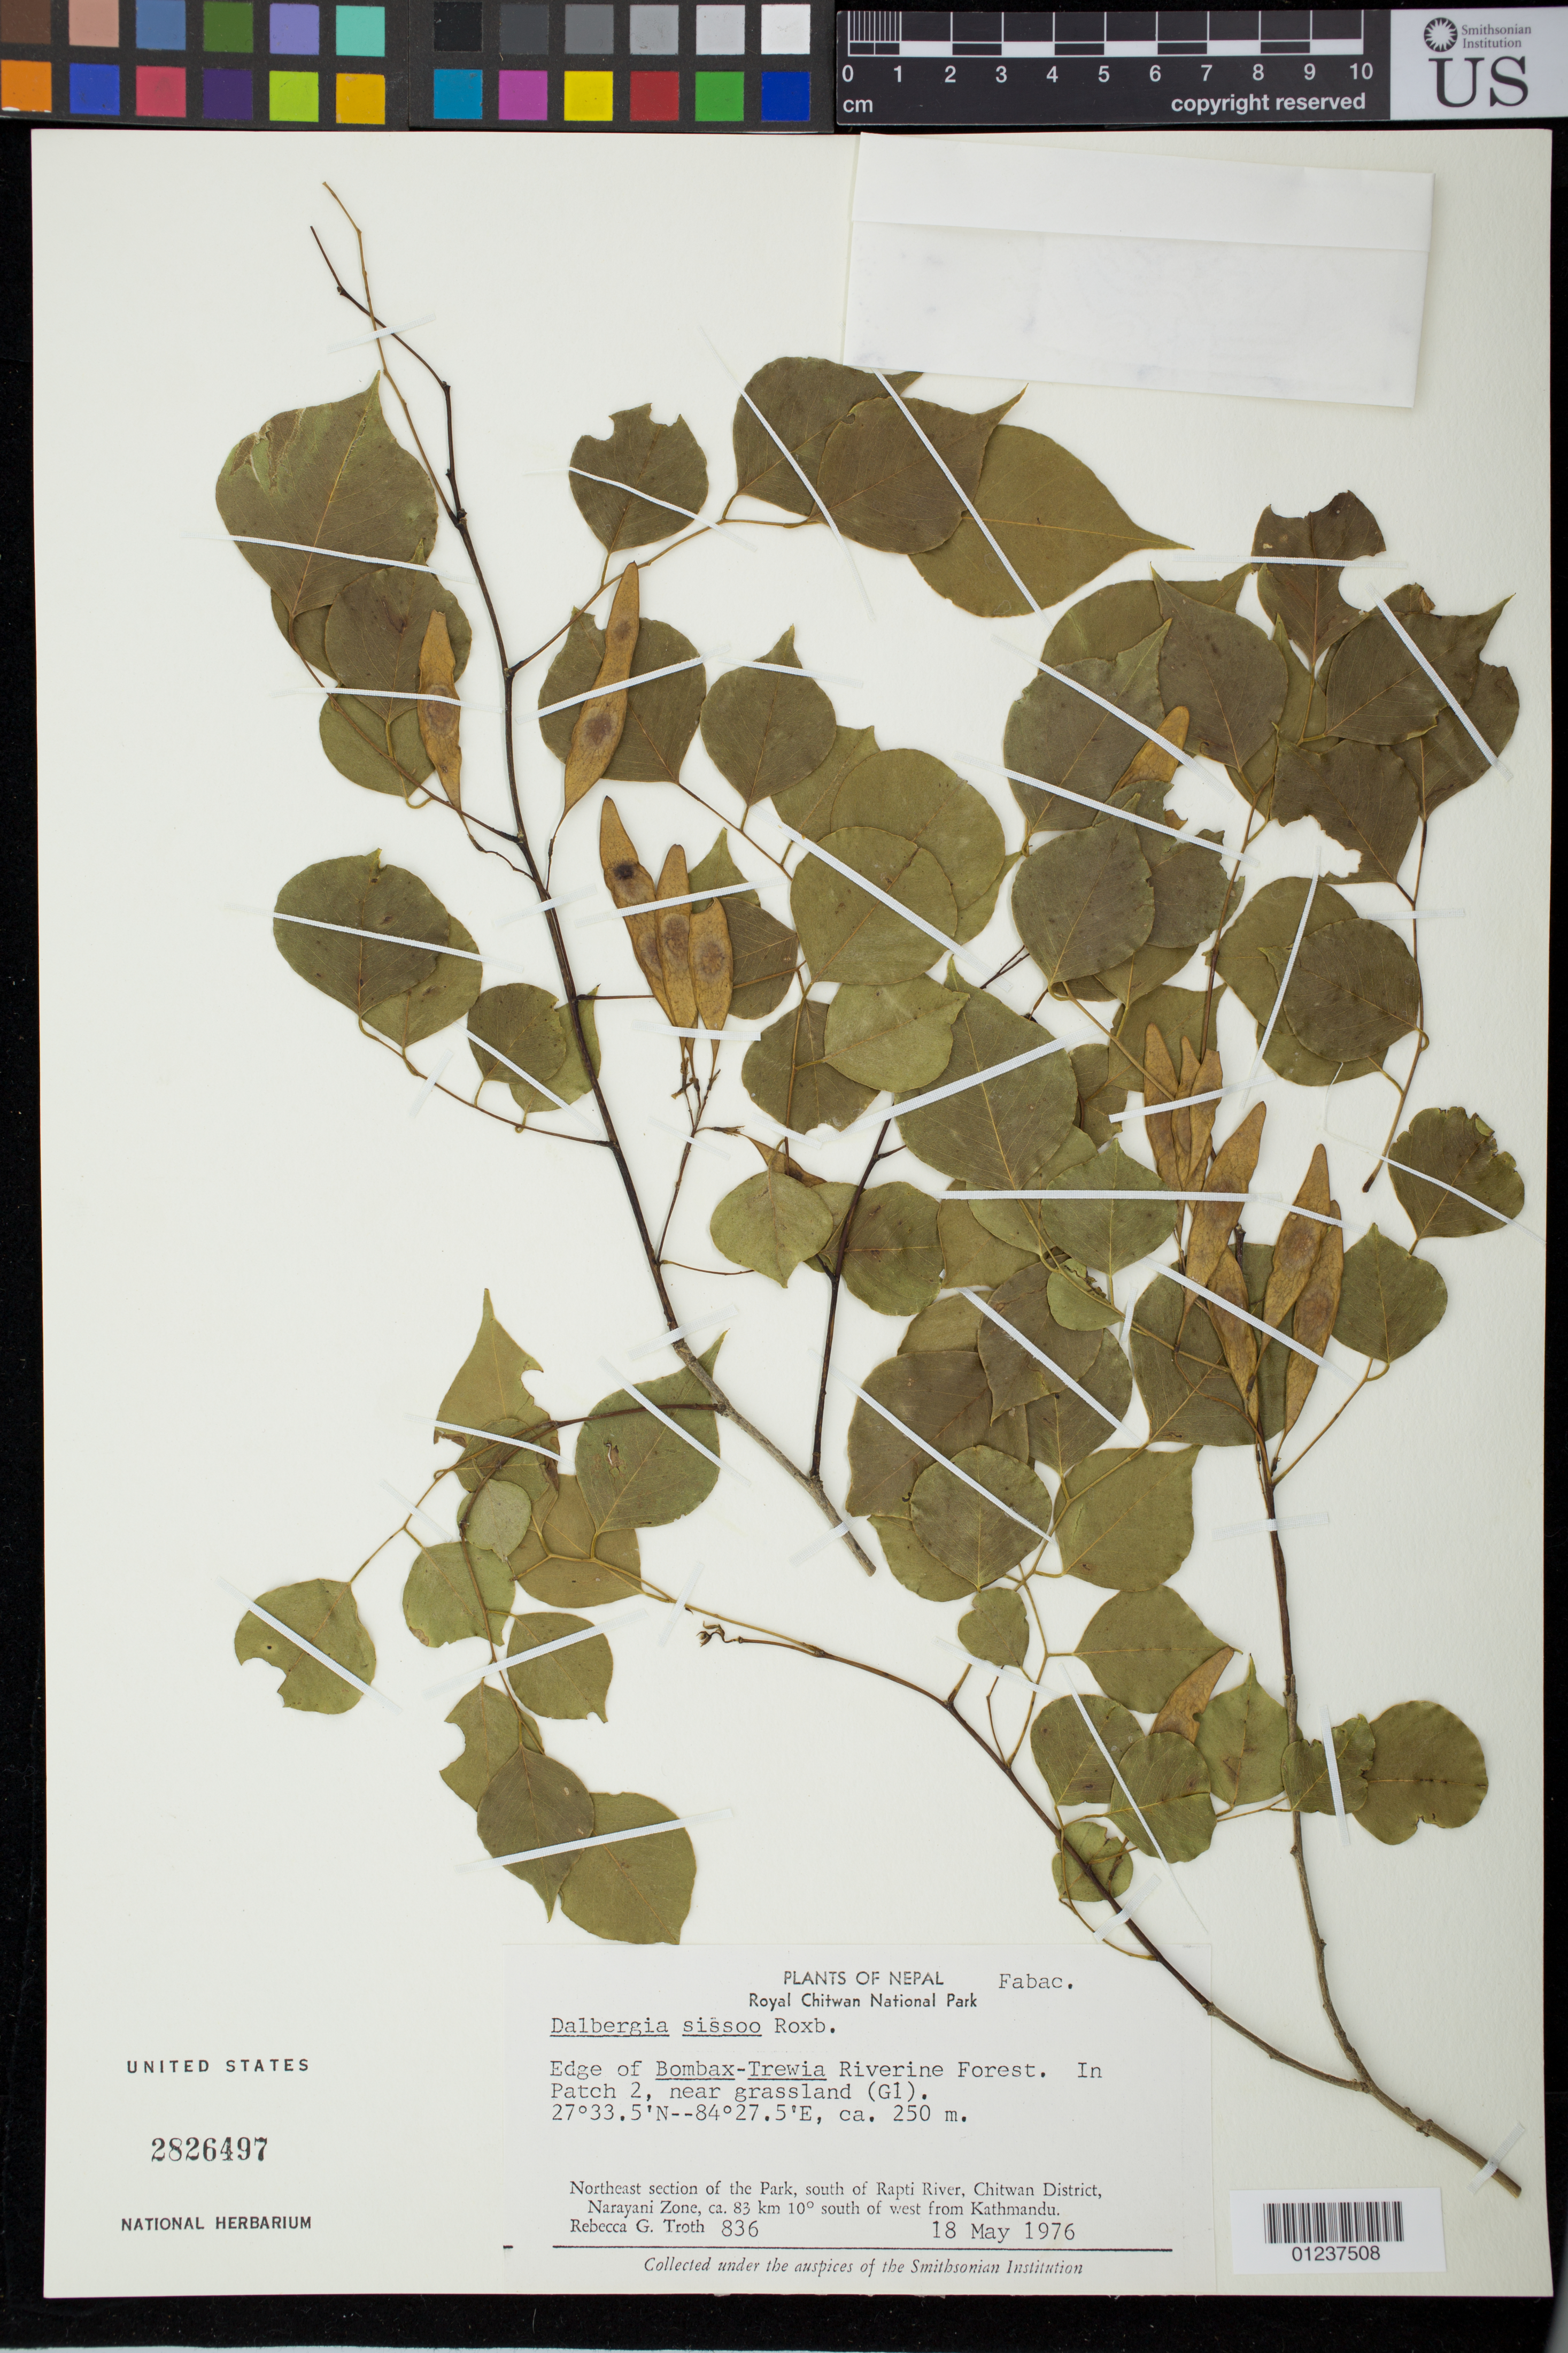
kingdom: Plantae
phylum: Tracheophyta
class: Magnoliopsida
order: Fabales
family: Fabaceae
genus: Dalbergia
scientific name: Dalbergia sissoo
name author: Roxb.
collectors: R. Troth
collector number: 836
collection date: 1976-05-18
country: Nepal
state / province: Central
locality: Royal Chitwan National Park. Edge of Bombax-Trewia Riverine Forest. In Patch 2, near grassland (G1). Northeast section of the park, south of Rapti River, Chitwan District, Narayani Zone, ca. 83 km 10 degrees south of West from Kathmandu.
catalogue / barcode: US 2826497